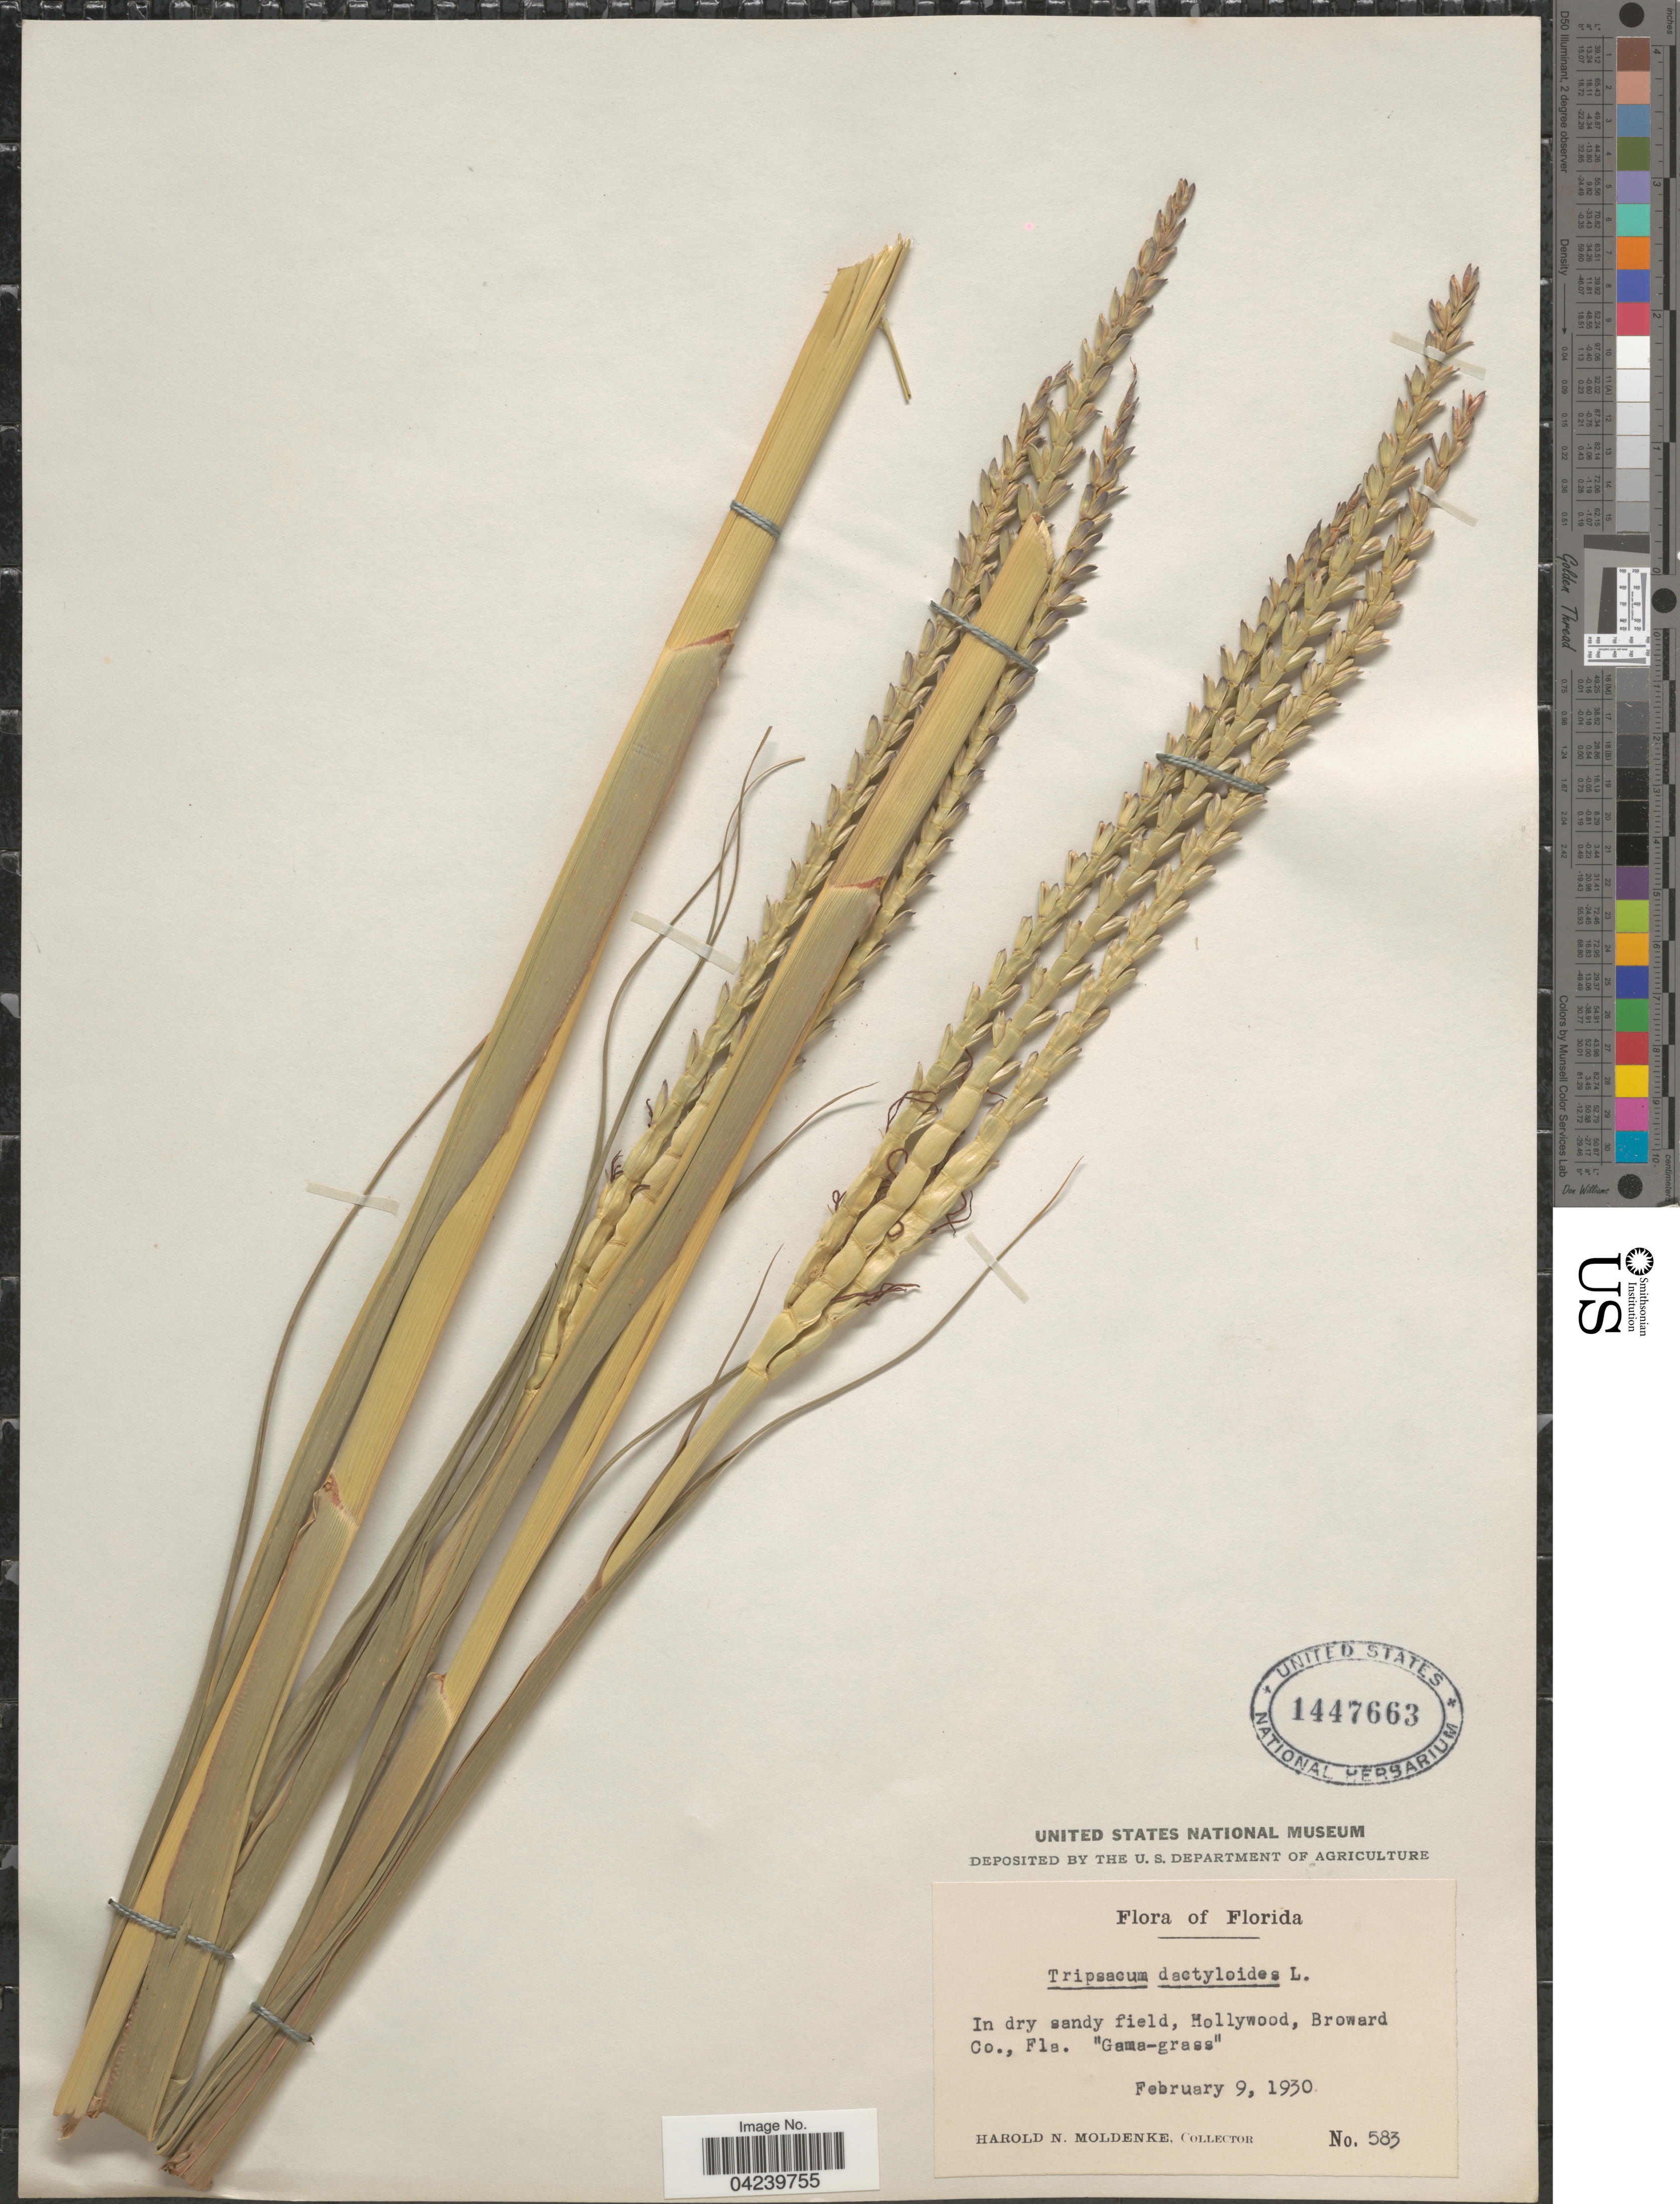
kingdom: Plantae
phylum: Tracheophyta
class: Liliopsida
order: Poales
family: Poaceae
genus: Tripsacum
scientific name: Tripsacum dactyloides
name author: (L.) L.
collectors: H. N. Moldenke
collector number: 583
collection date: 1930-02-09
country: United States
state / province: Florida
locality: In dry sandy field, Hollywood, Broward Co.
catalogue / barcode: US 1447663